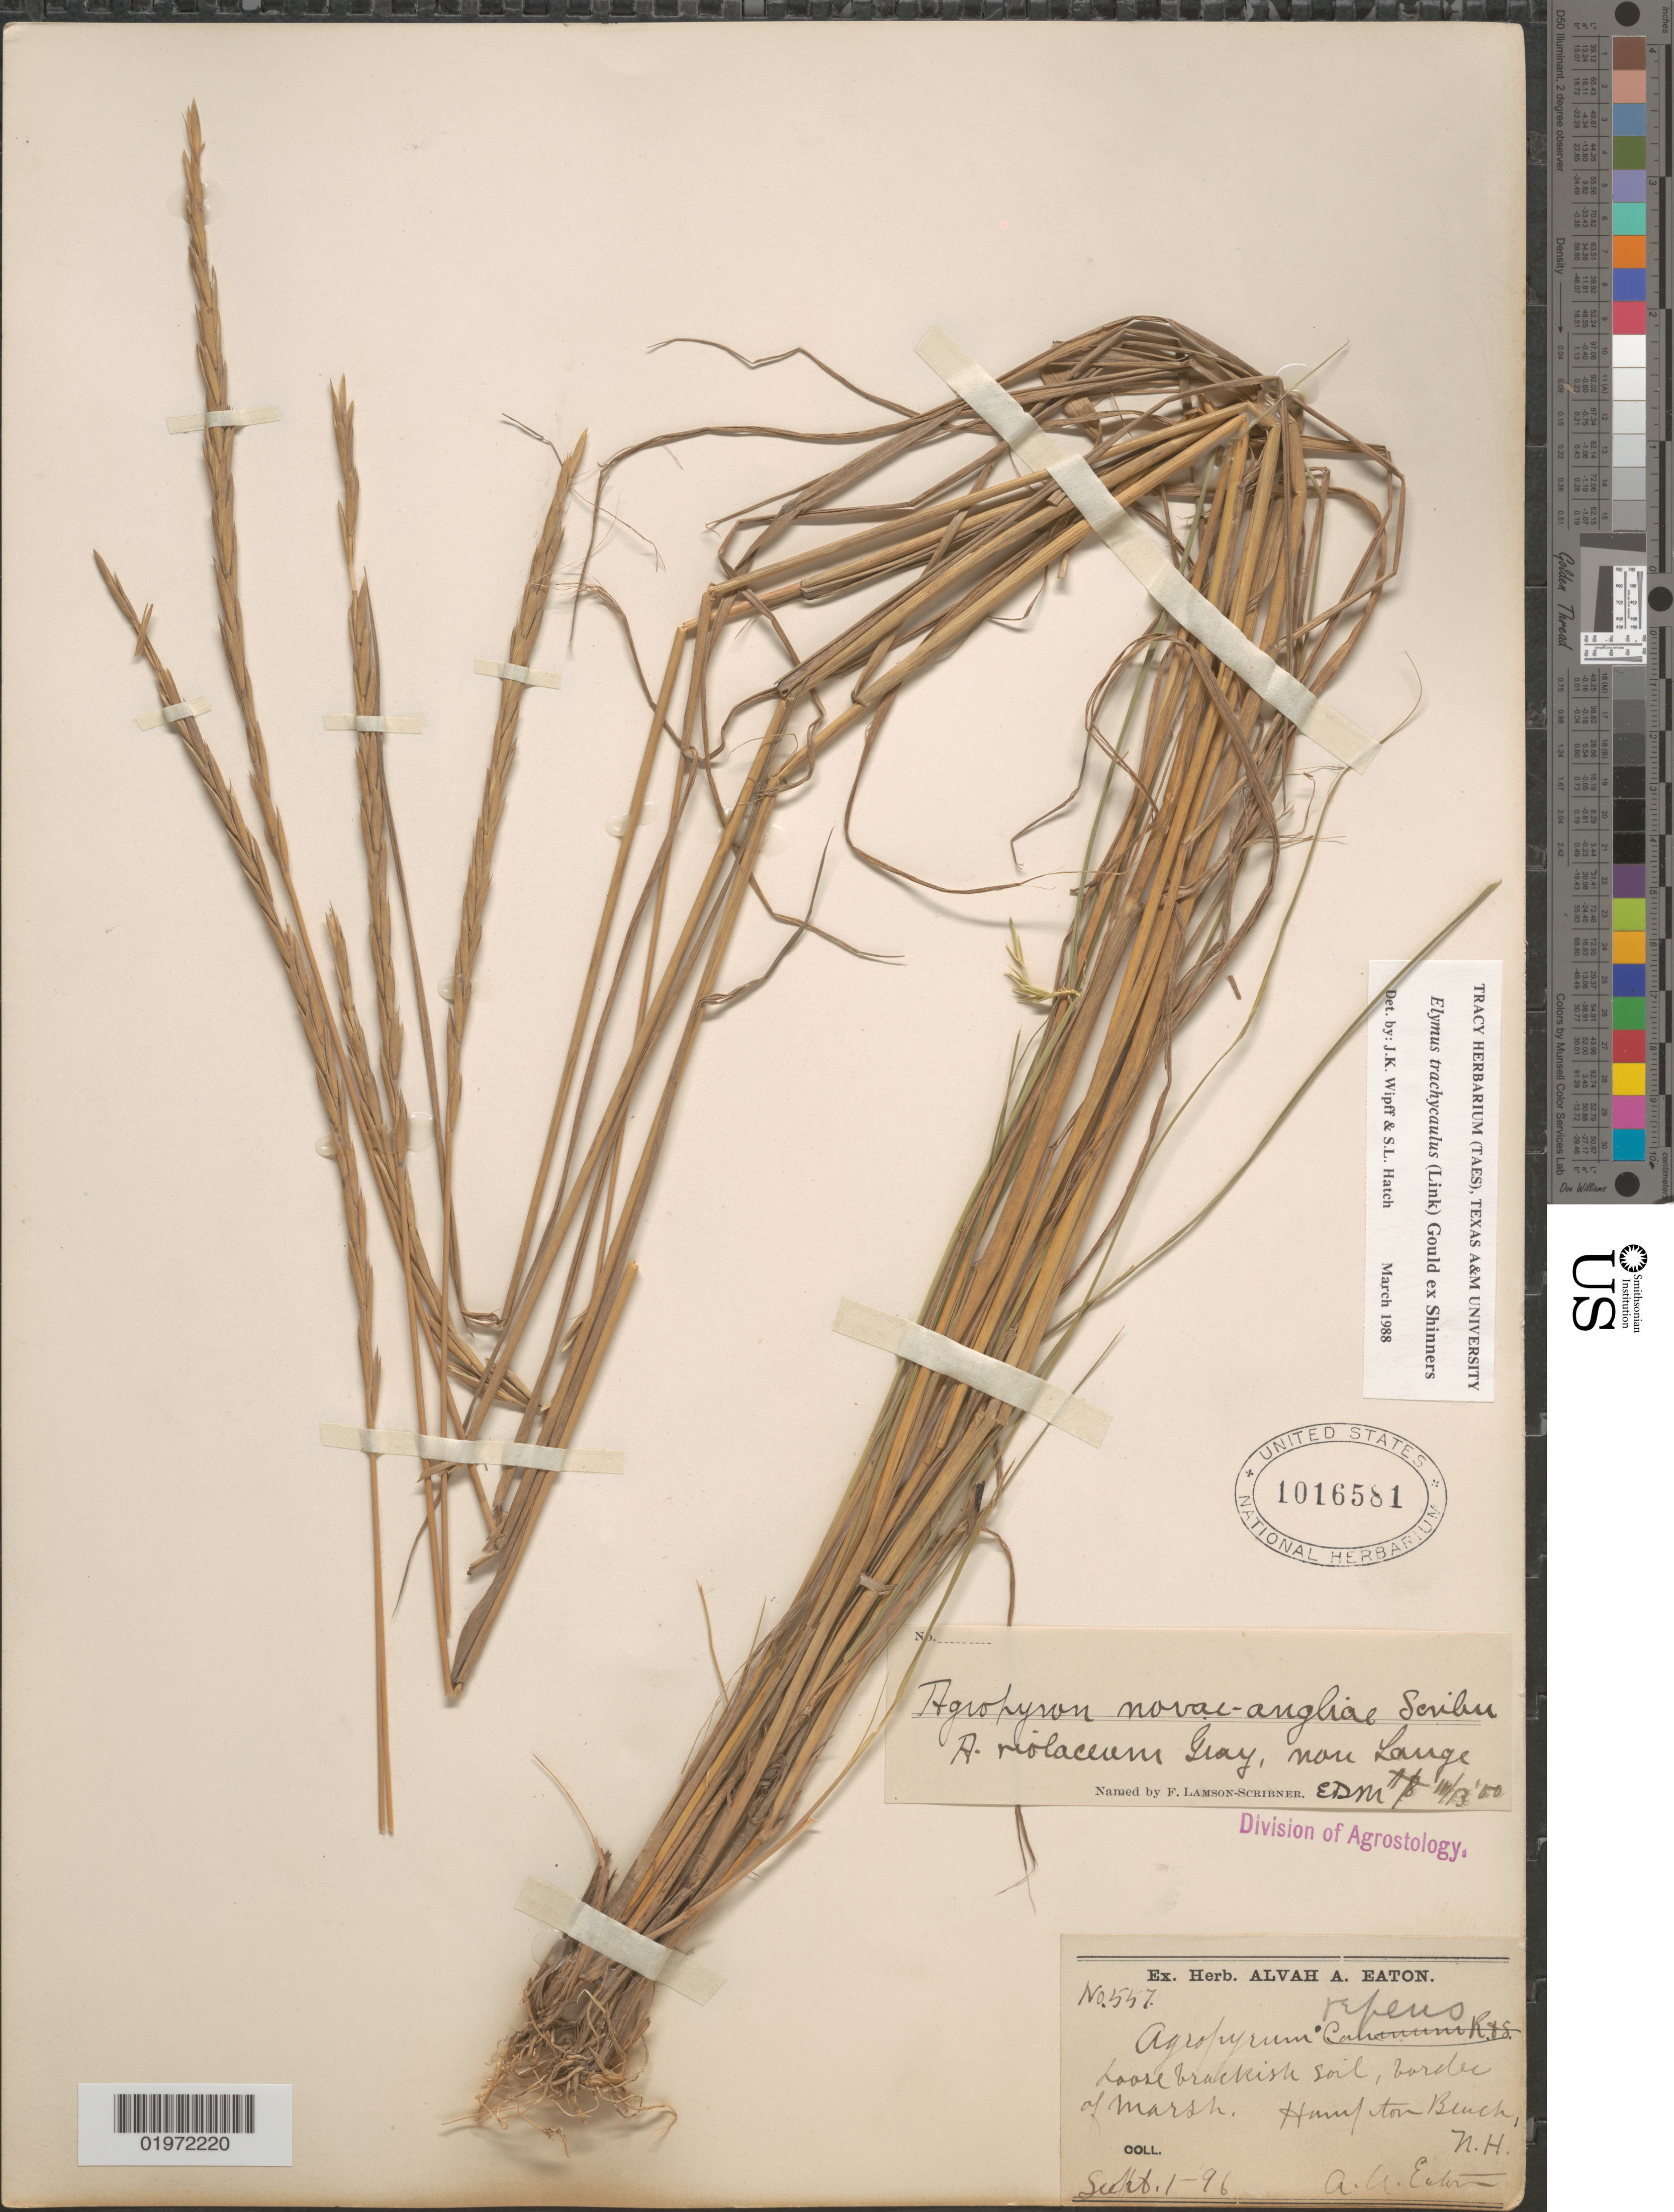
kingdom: Plantae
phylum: Tracheophyta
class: Liliopsida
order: Poales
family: Poaceae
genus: Elymus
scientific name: Elymus trachycaulus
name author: (Link) Gould ex Shinners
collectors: A. A. Eaton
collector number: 557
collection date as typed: Transcribed d/m/y: 1/9/96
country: United States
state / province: New Hampshire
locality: Hampton Bench.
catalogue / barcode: US 1016581